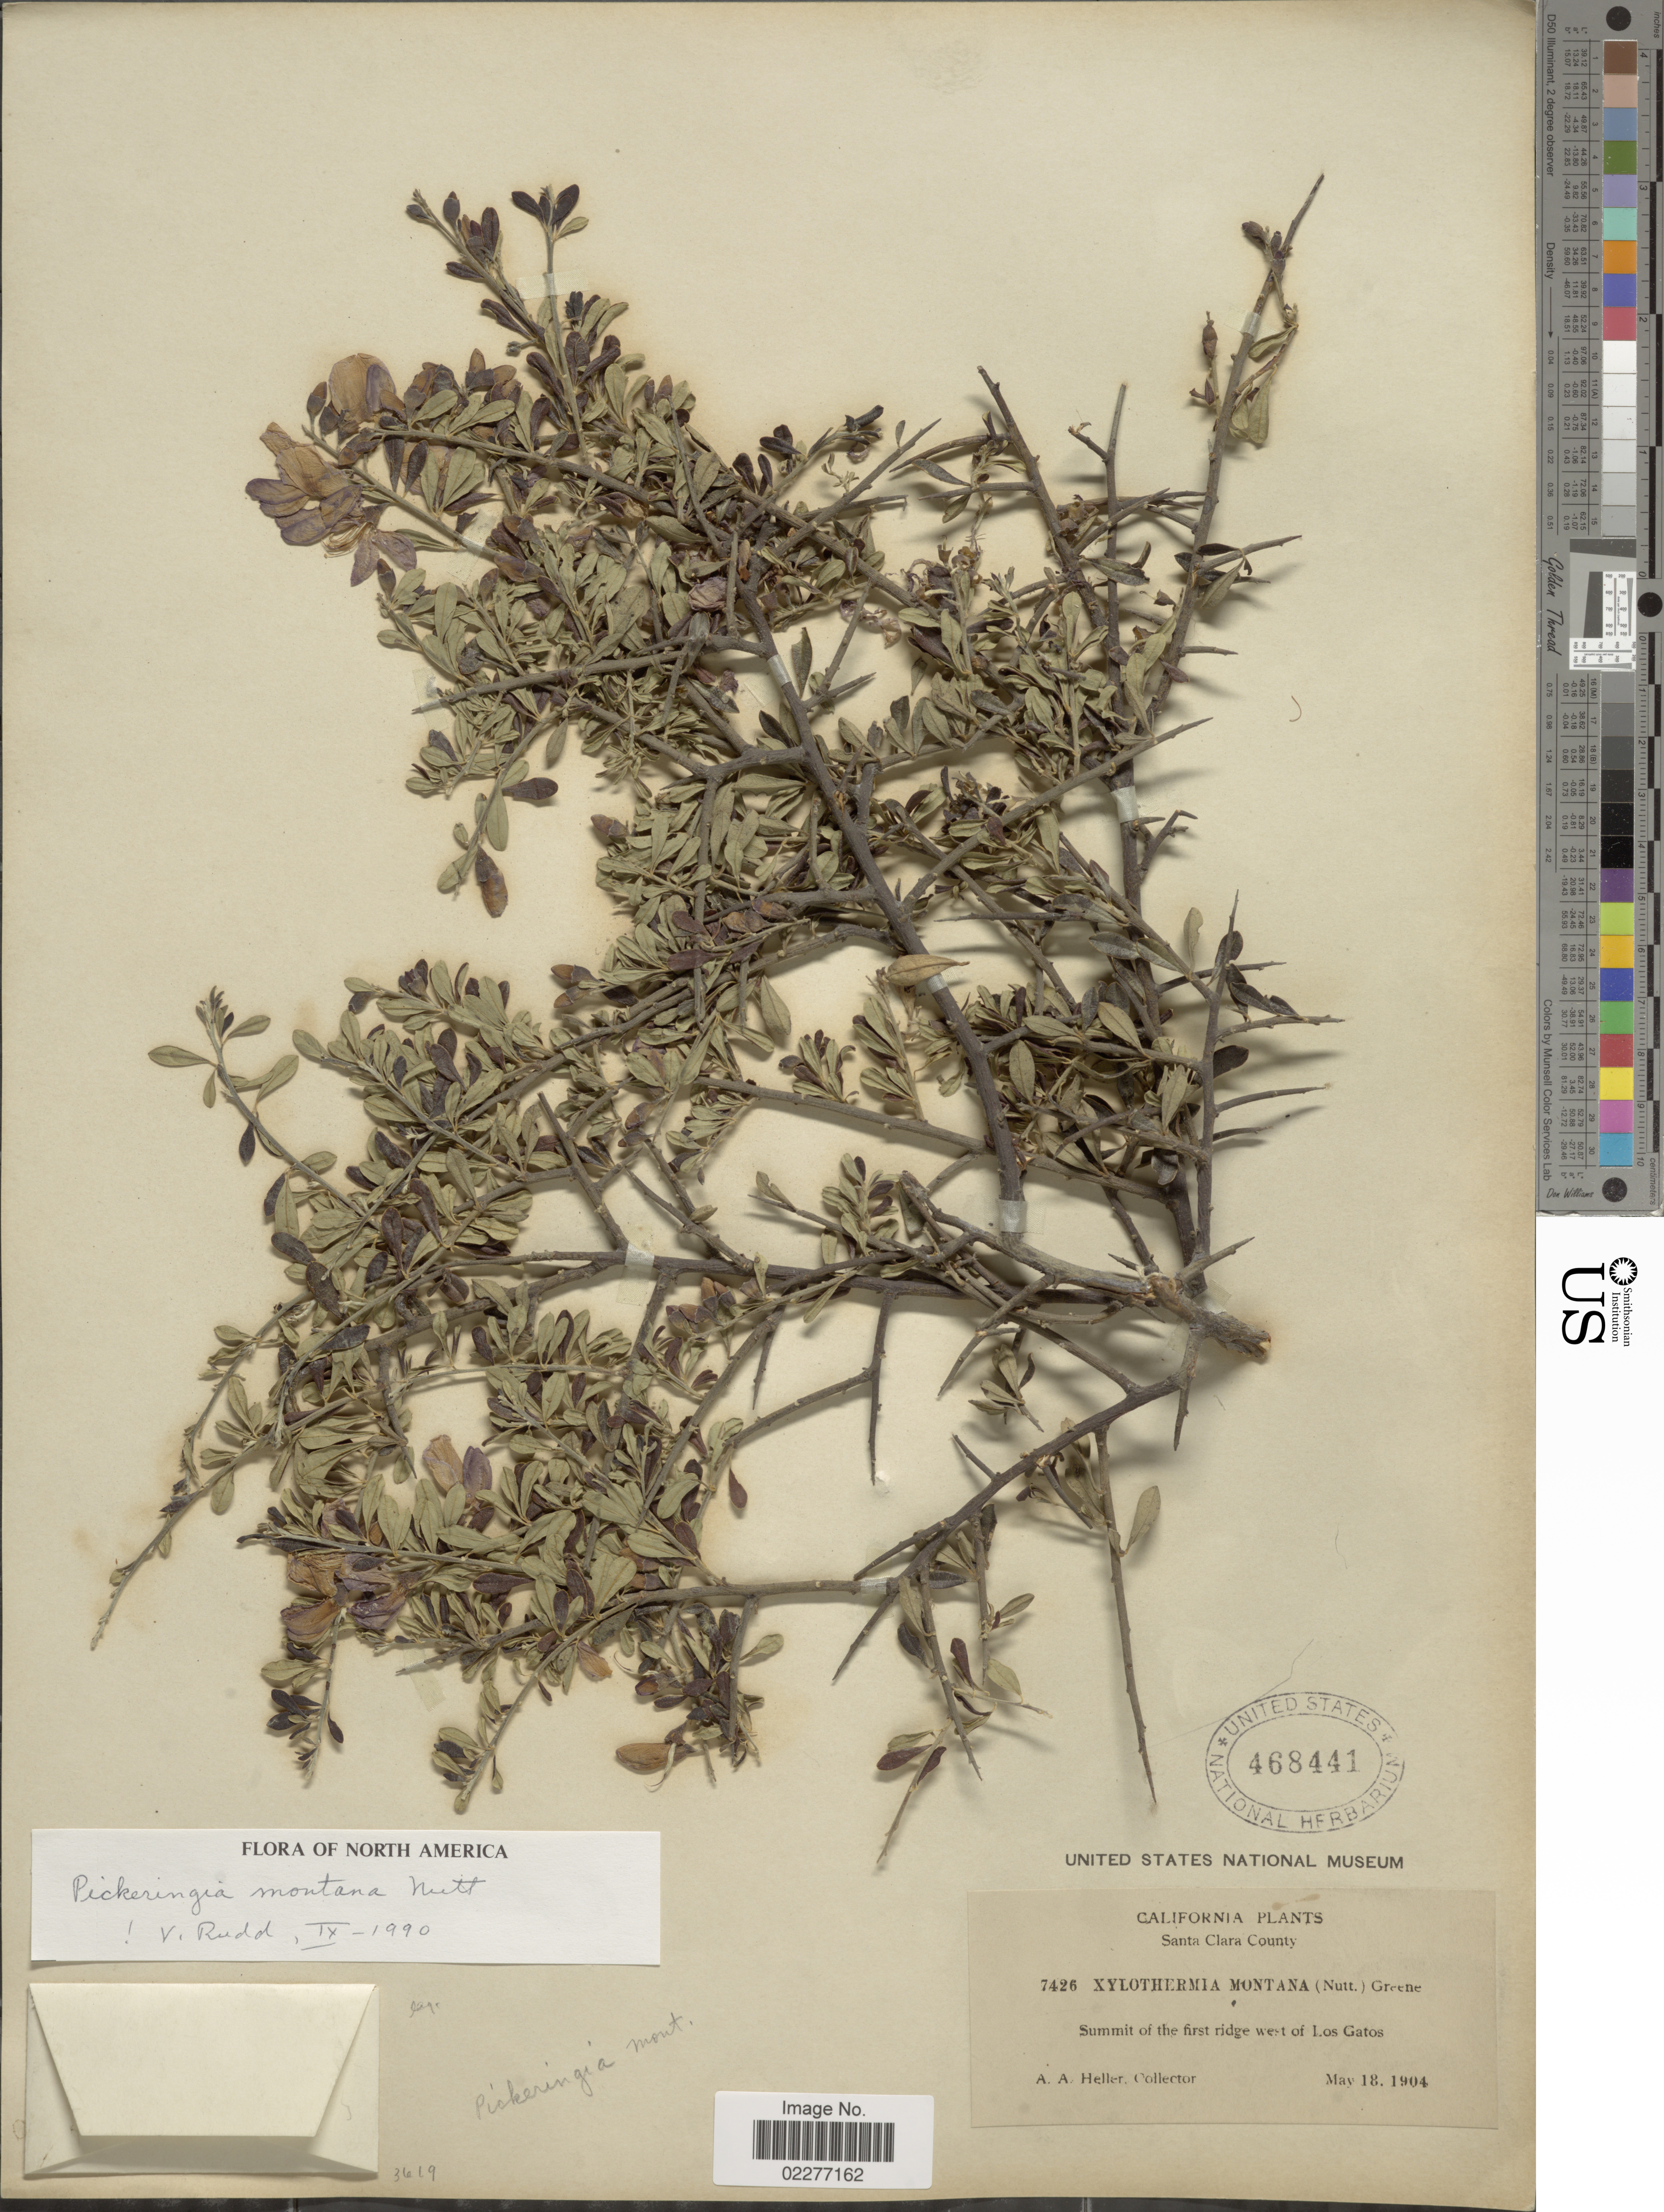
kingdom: Plantae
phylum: Tracheophyta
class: Magnoliopsida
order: Fabales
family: Fabaceae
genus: Pickeringia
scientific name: Pickeringia montana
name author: Nutt. ex Torr. & A. Gray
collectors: A. A. Heller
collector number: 7426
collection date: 1904-05-18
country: United States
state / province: California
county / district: Santa Clara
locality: Santa Clara County, Summit of the first ridge west of Los Gatos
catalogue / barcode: US 468441